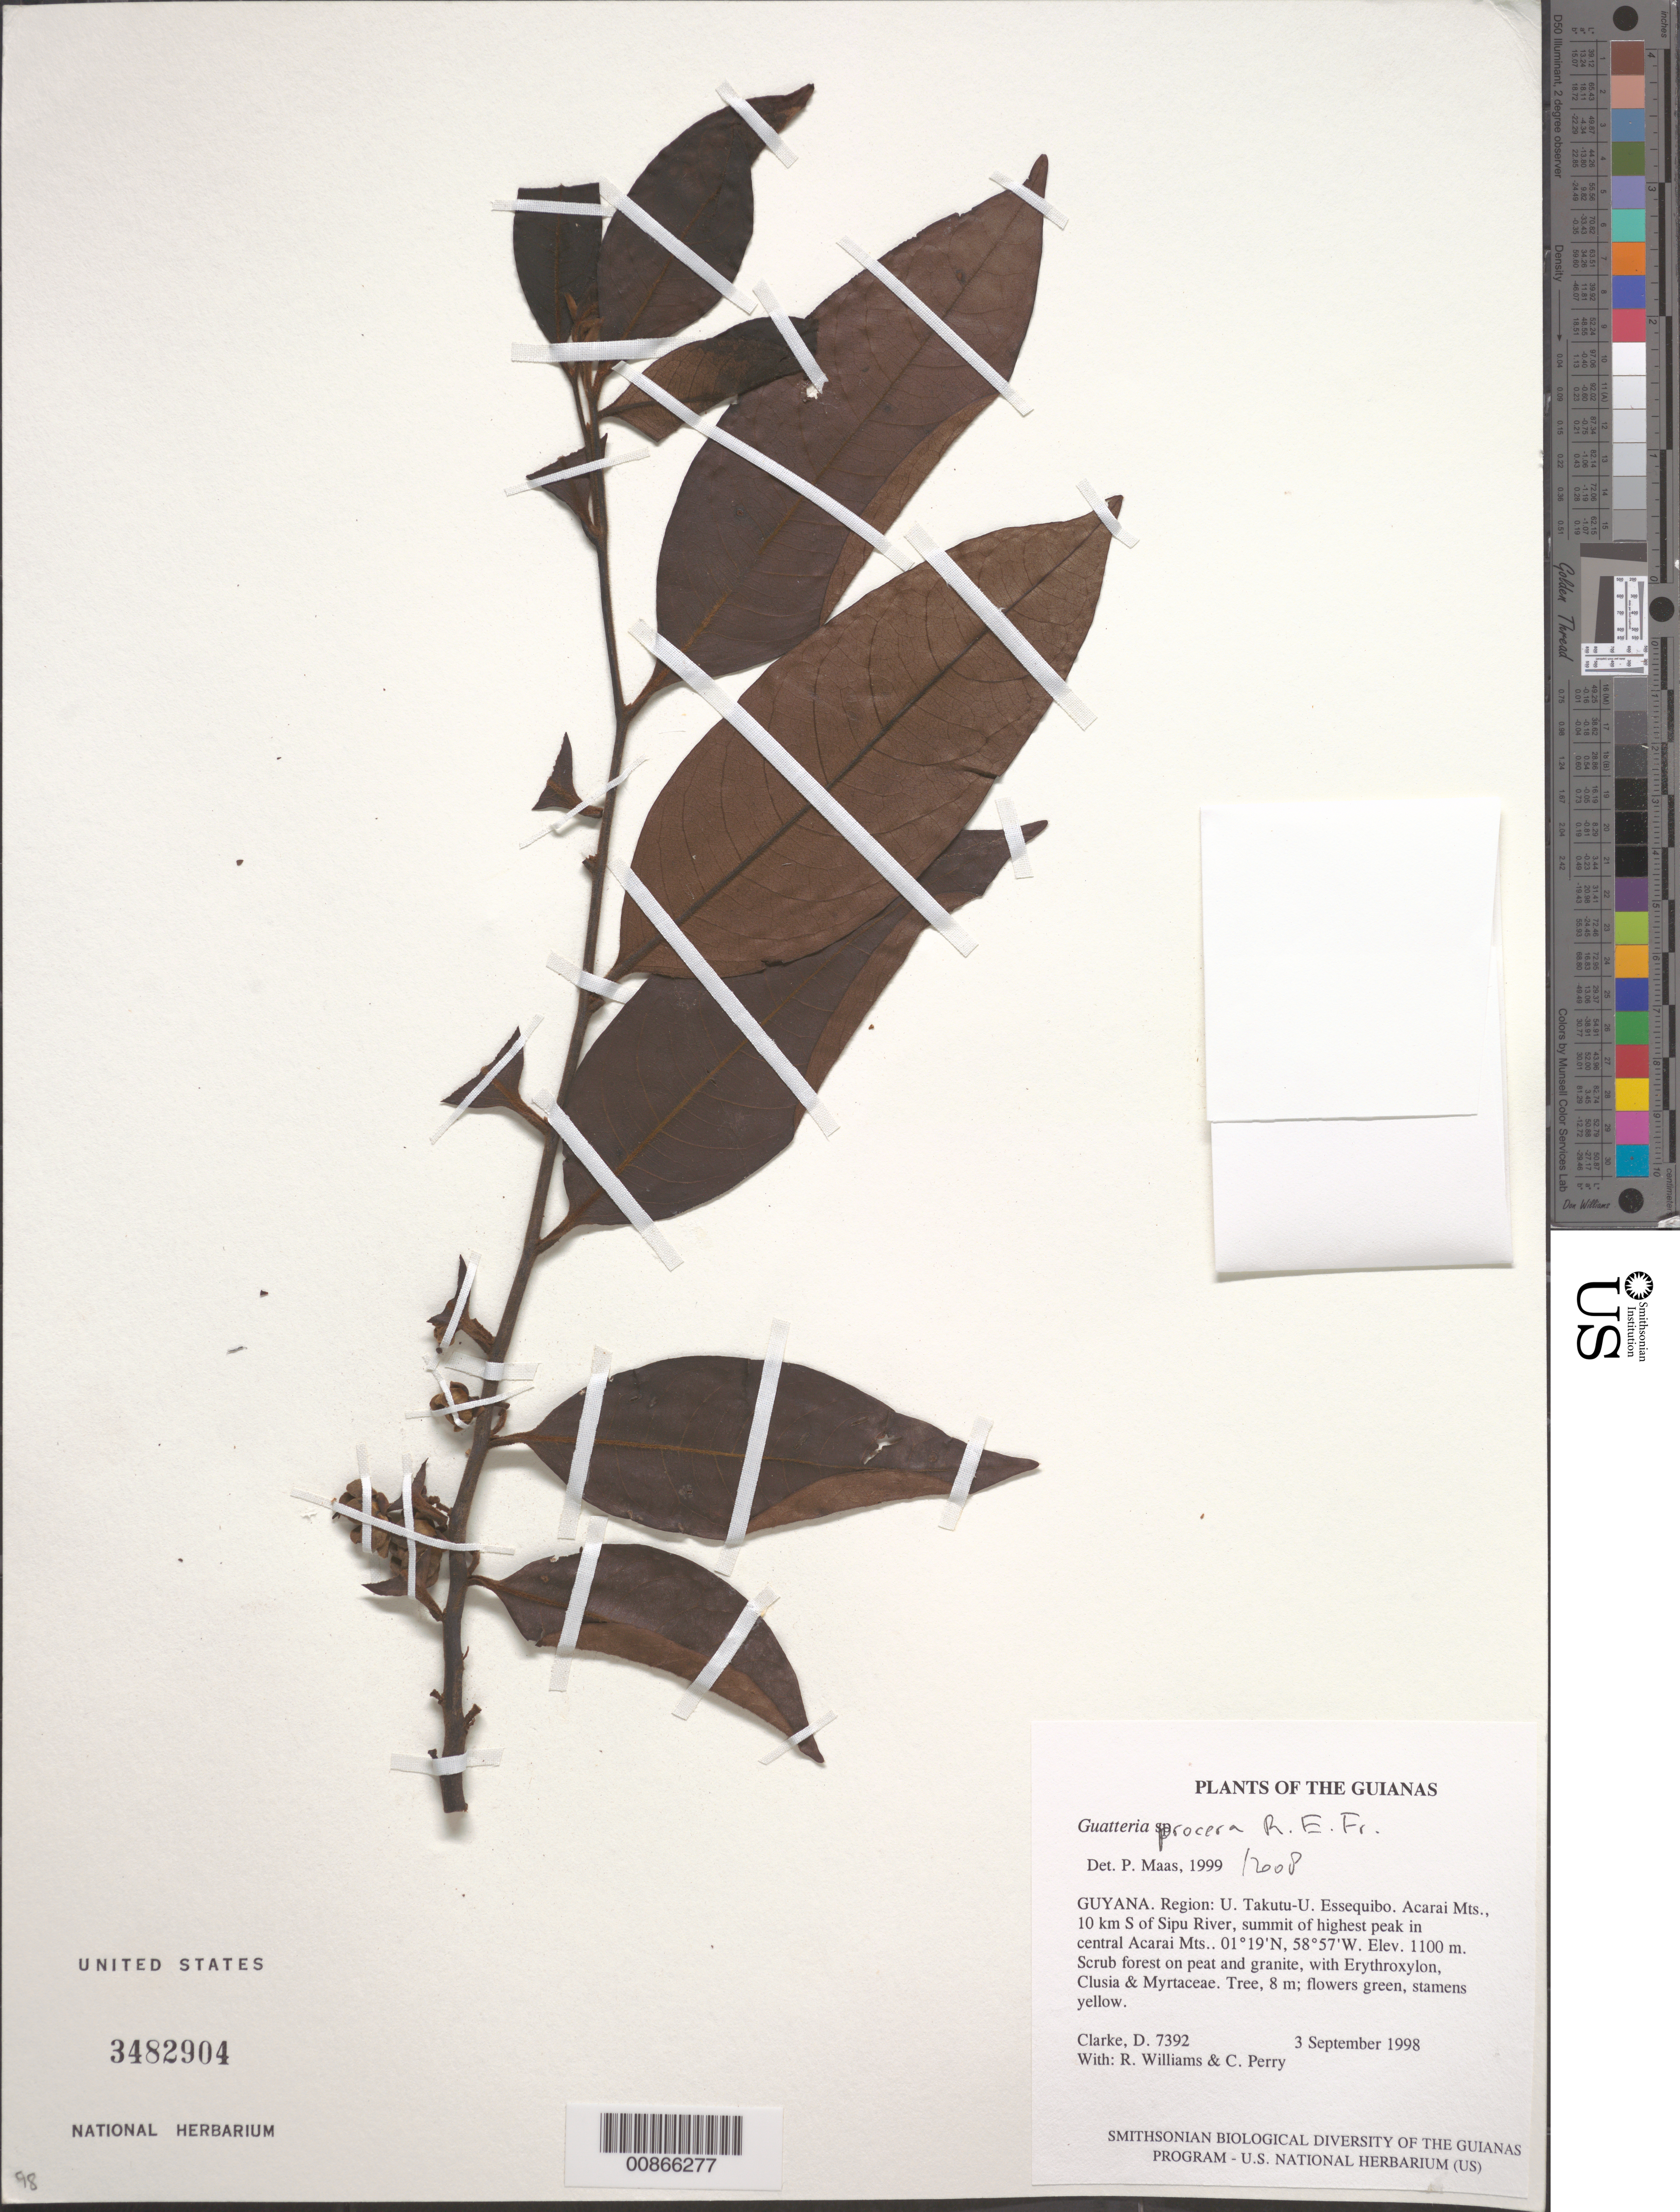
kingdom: Plantae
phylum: Tracheophyta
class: Magnoliopsida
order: Magnoliales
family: Annonaceae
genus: Guatteria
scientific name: Guatteria procera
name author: R.E. Fr.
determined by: Maas, Paul J.; Maas, H.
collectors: H. D. Clarke, R. Williams & C. Perry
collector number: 7392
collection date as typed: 3 September 1998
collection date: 1998-09-03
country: Guyana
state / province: U. Takutu-U. Essequibo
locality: Acarai Mts., 10 km S of Sipu River, summit of highest peak in central Acarai Mts.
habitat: Scrub forest on peat and granite, with Erythroxylum, Clusia & Myrtaceae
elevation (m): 1100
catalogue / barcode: US 3482904